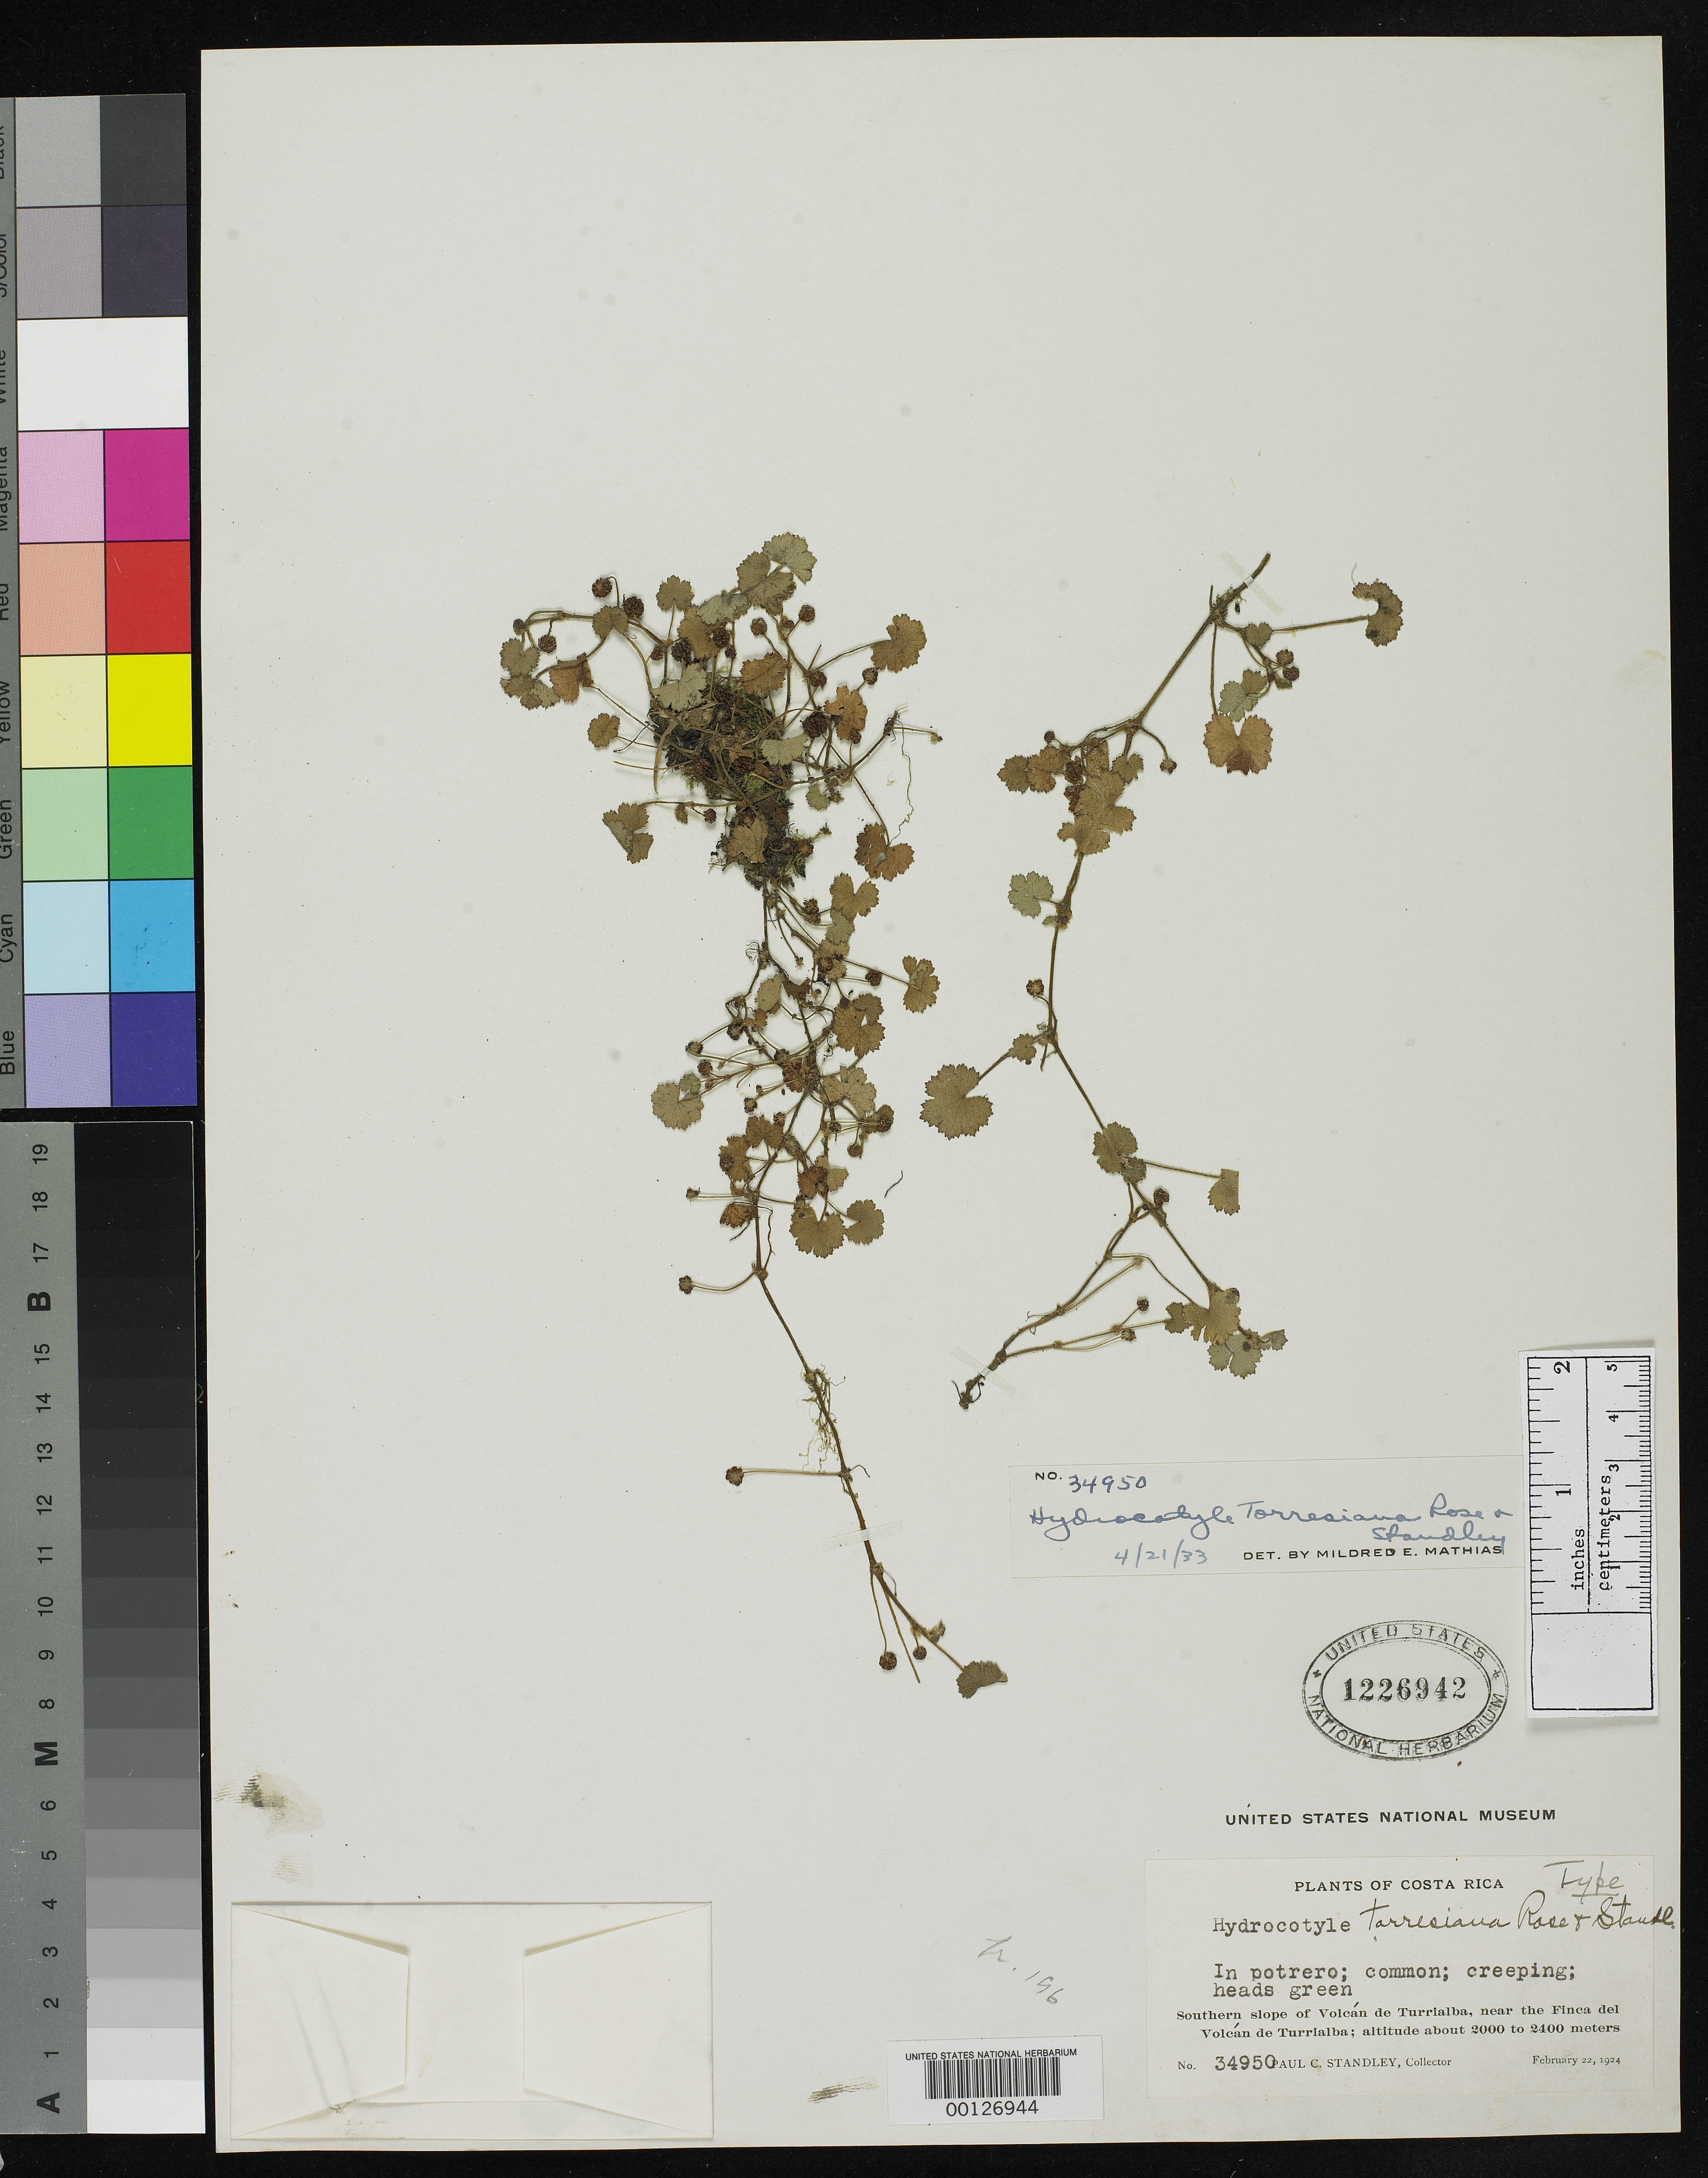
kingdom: Plantae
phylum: Tracheophyta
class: Magnoliopsida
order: Apiales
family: Araliaceae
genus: Hydrocotyle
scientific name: Hydrocotyle torresiana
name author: Rose & Standl.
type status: Holotype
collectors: P. C. Standley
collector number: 34950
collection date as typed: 22 Feb 1924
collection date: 1924-02-22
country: Costa Rica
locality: S slope of Turrialba, near Finca del Volcan de Turrialba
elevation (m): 2400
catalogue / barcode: US 1226942